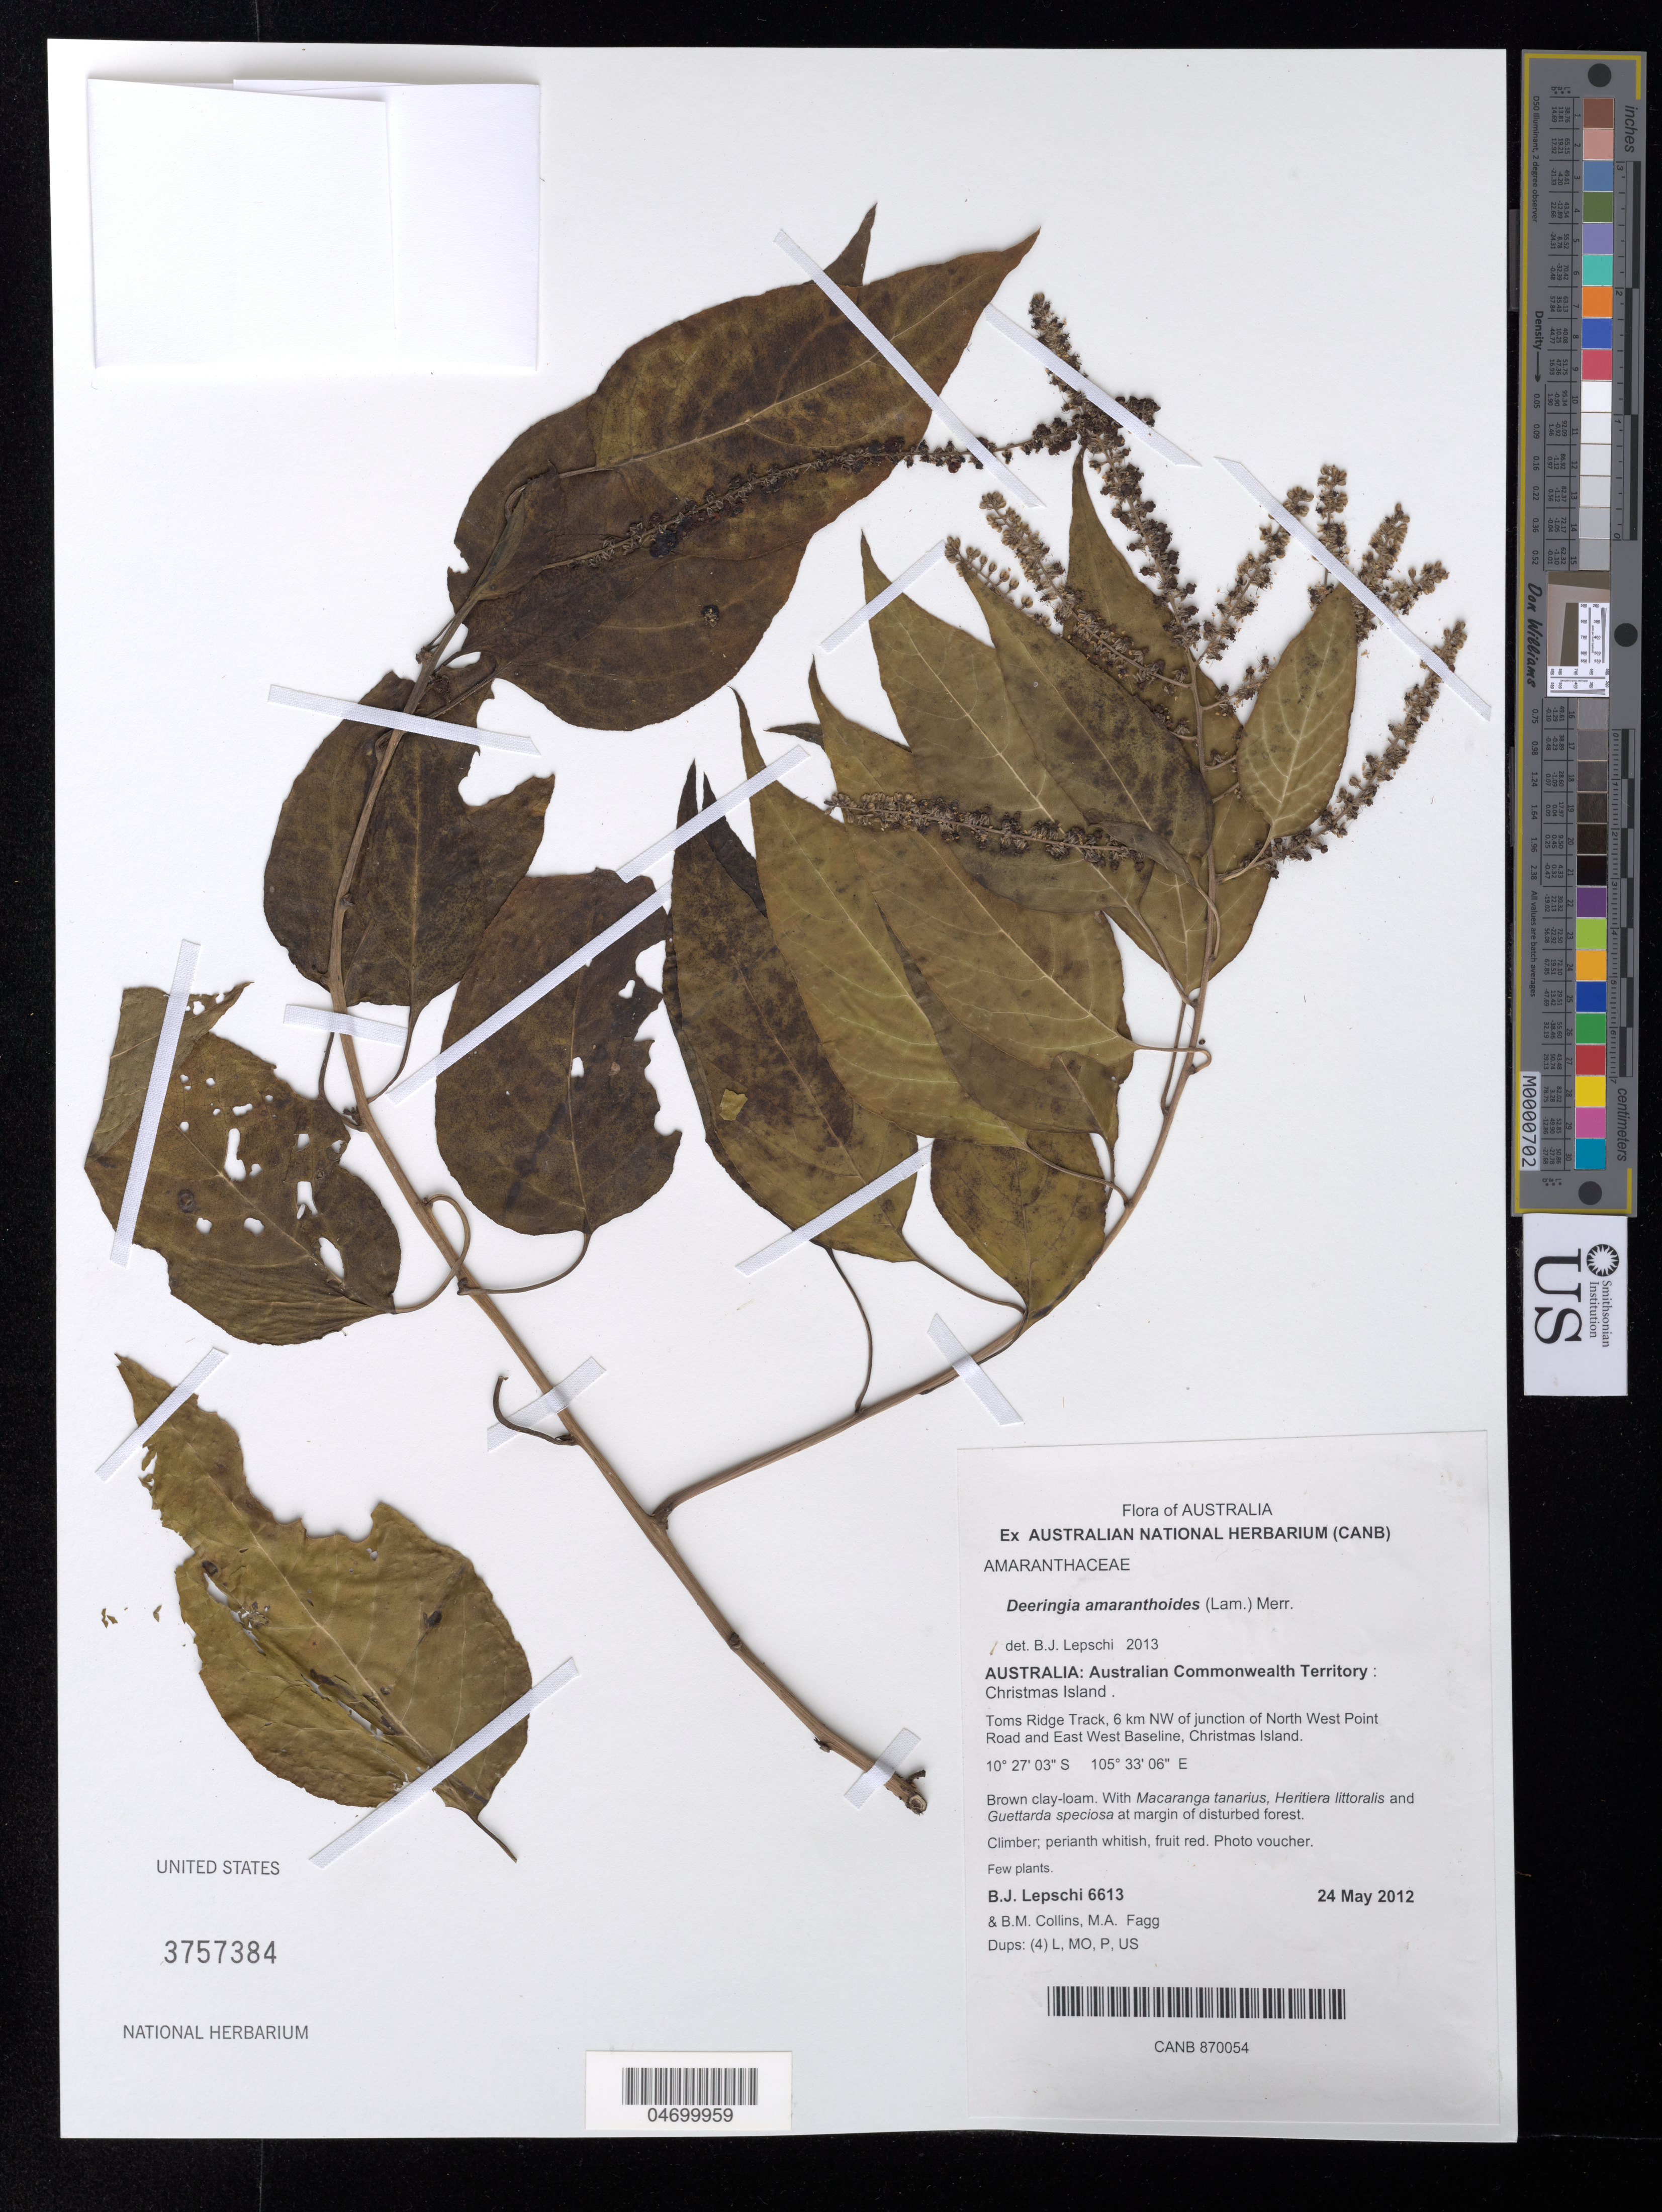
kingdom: Plantae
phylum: Tracheophyta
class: Magnoliopsida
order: Caryophyllales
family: Amaranthaceae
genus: Deeringia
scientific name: Deeringia amaranthoides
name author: (Lam.) Merr.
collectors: B. Lepschi, B. Collins & M. Fagg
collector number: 6613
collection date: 2012-05-24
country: Australia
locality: Australian Commonwealth Territory: Christmas Island. Toms Rdige Track, 6 km NW of junction of North West Point Road and East West Baseline, Christmas Island.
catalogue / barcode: US 3757384